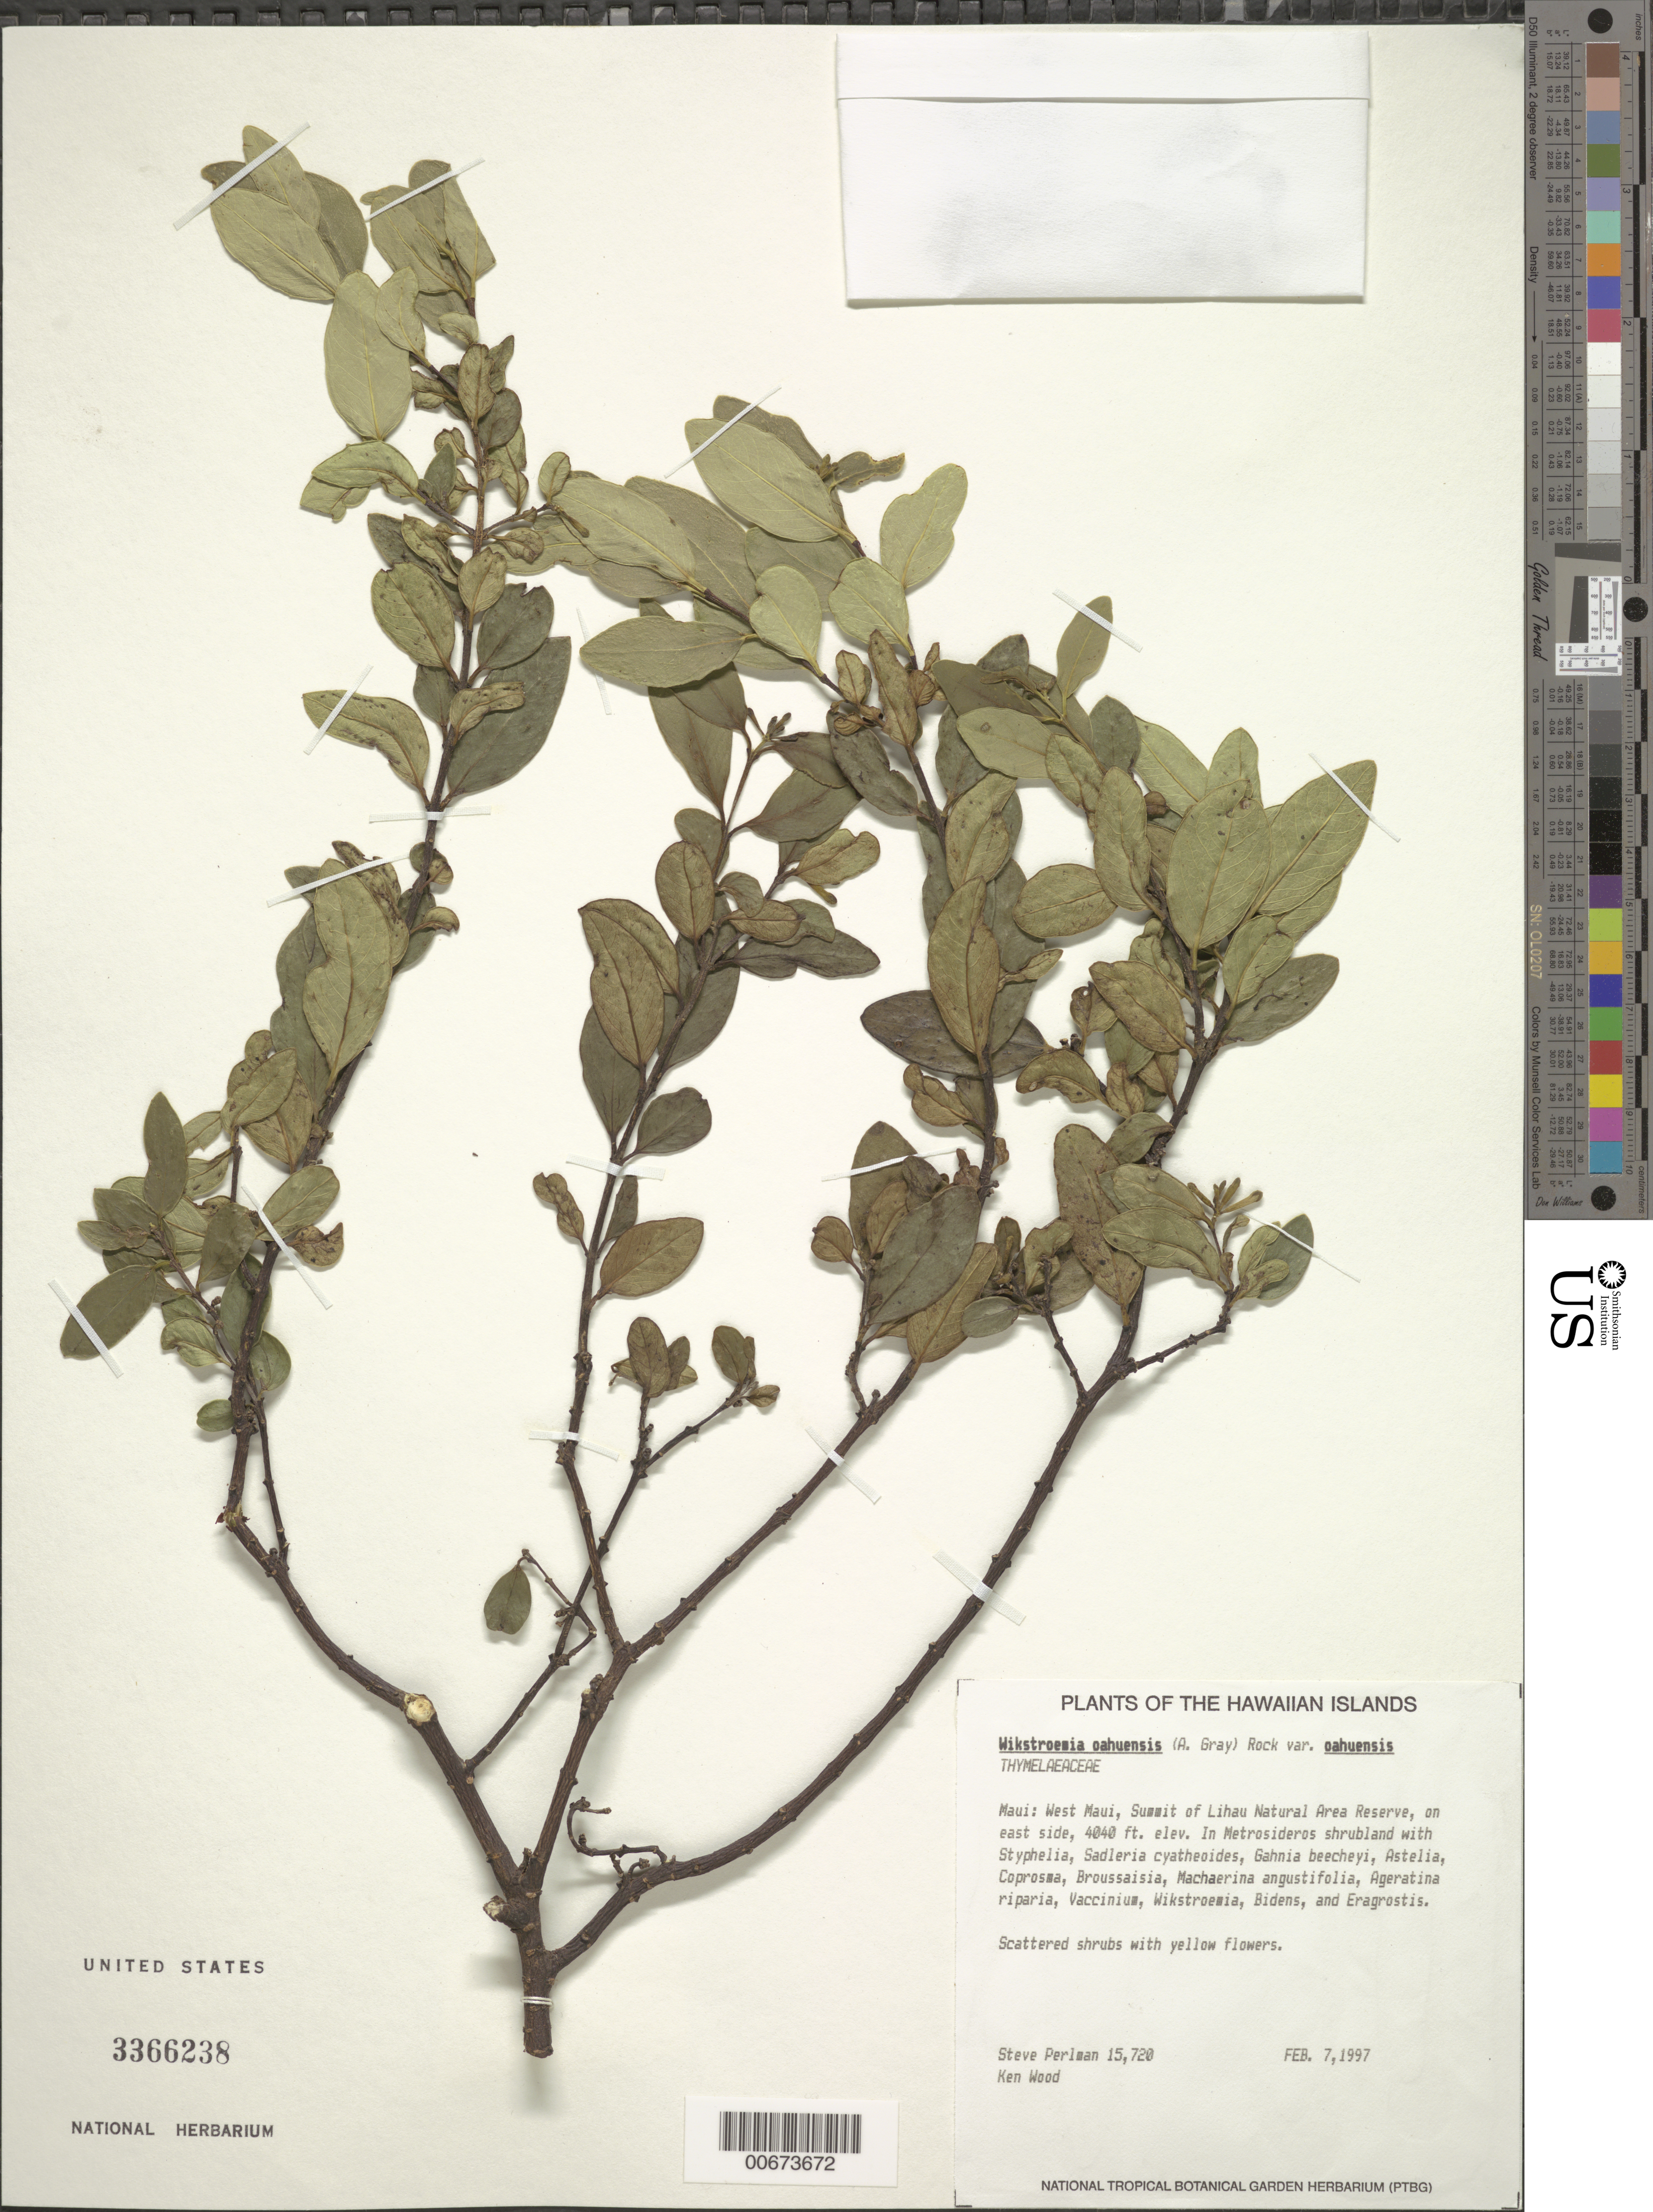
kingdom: Plantae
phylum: Tracheophyta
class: Magnoliopsida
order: Malvales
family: Thymelaeaceae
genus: Wikstroemia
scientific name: Wikstroemia oahuensis var. oahuensis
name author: (A. Gray) Rock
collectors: S. P. Perlman & K. Wood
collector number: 15720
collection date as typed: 7 Feb 1997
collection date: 1997-02-07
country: United States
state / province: Hawaii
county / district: Maui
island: Maui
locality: West Maui, Summit of Lihau Natural Area Reserve on east side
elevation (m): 1231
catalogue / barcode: US 3366238